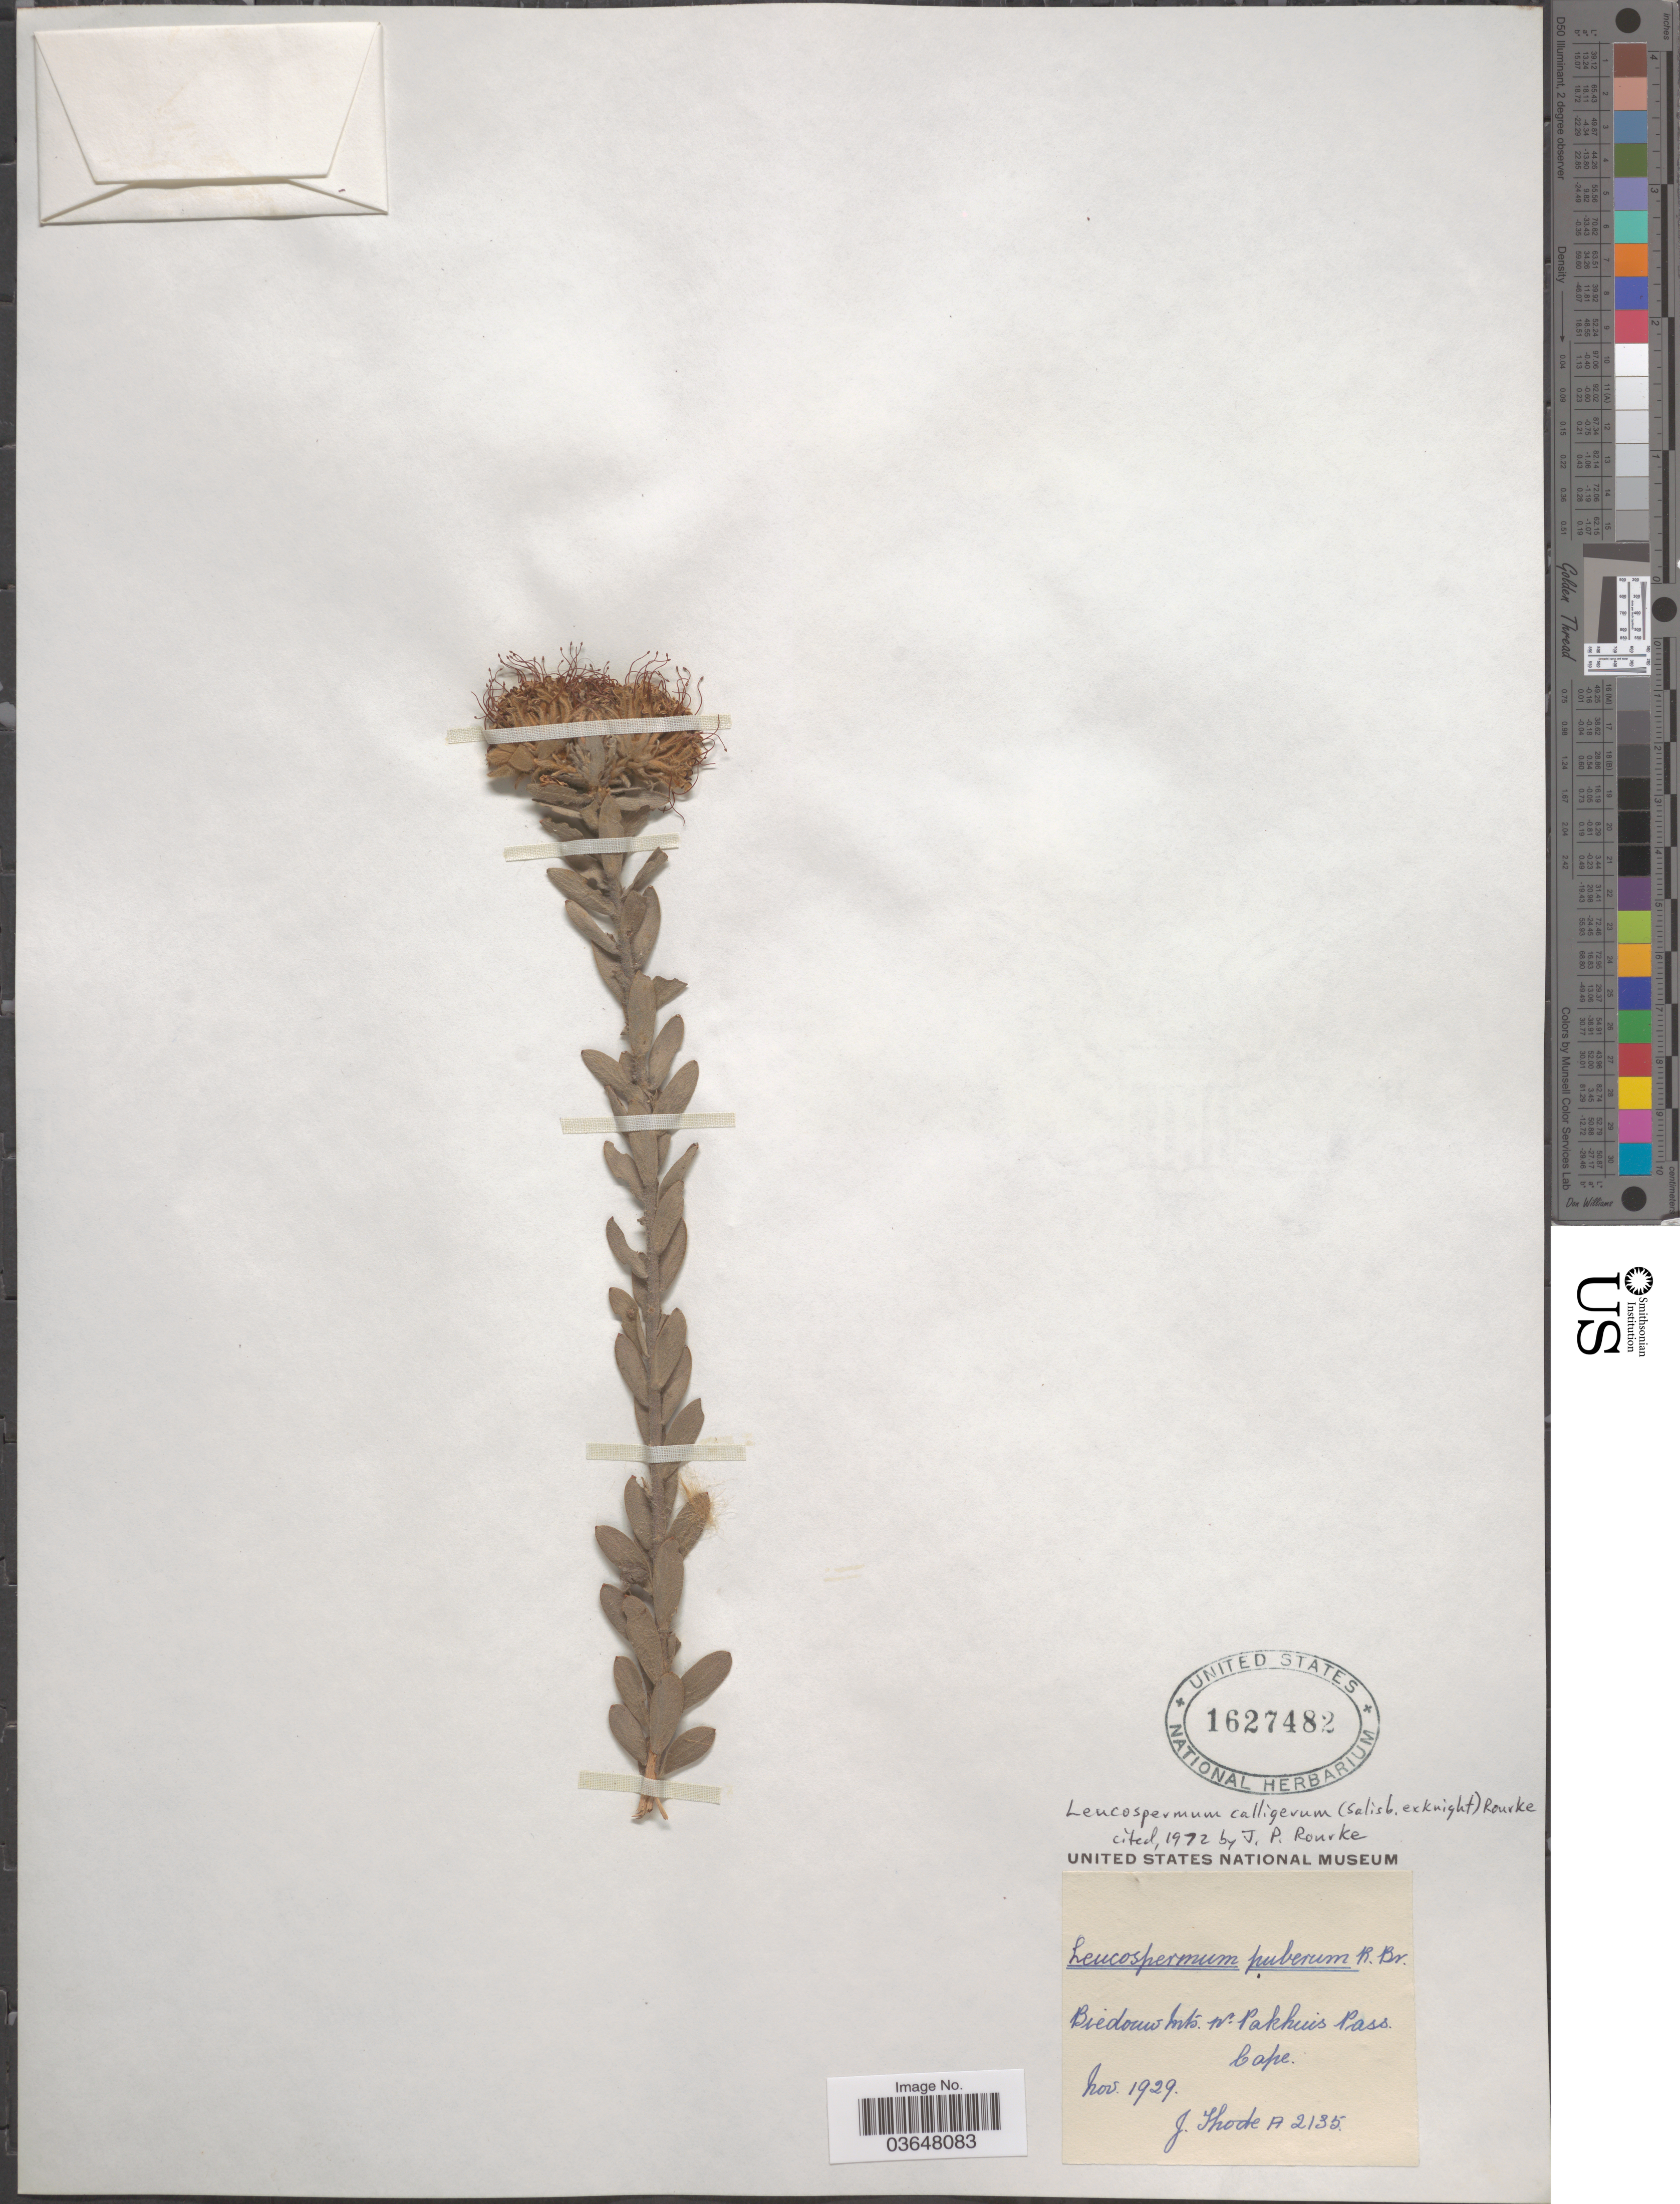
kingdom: Plantae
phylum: Tracheophyta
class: Magnoliopsida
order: Proteales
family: Proteaceae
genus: Leucospermum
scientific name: Leucospermum calligerum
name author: Rourke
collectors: J. Thode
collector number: A2135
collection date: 1929-11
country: South Africa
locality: Biedouw Mts. W. Pakhuis Pass. Cape.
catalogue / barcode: US 1627482